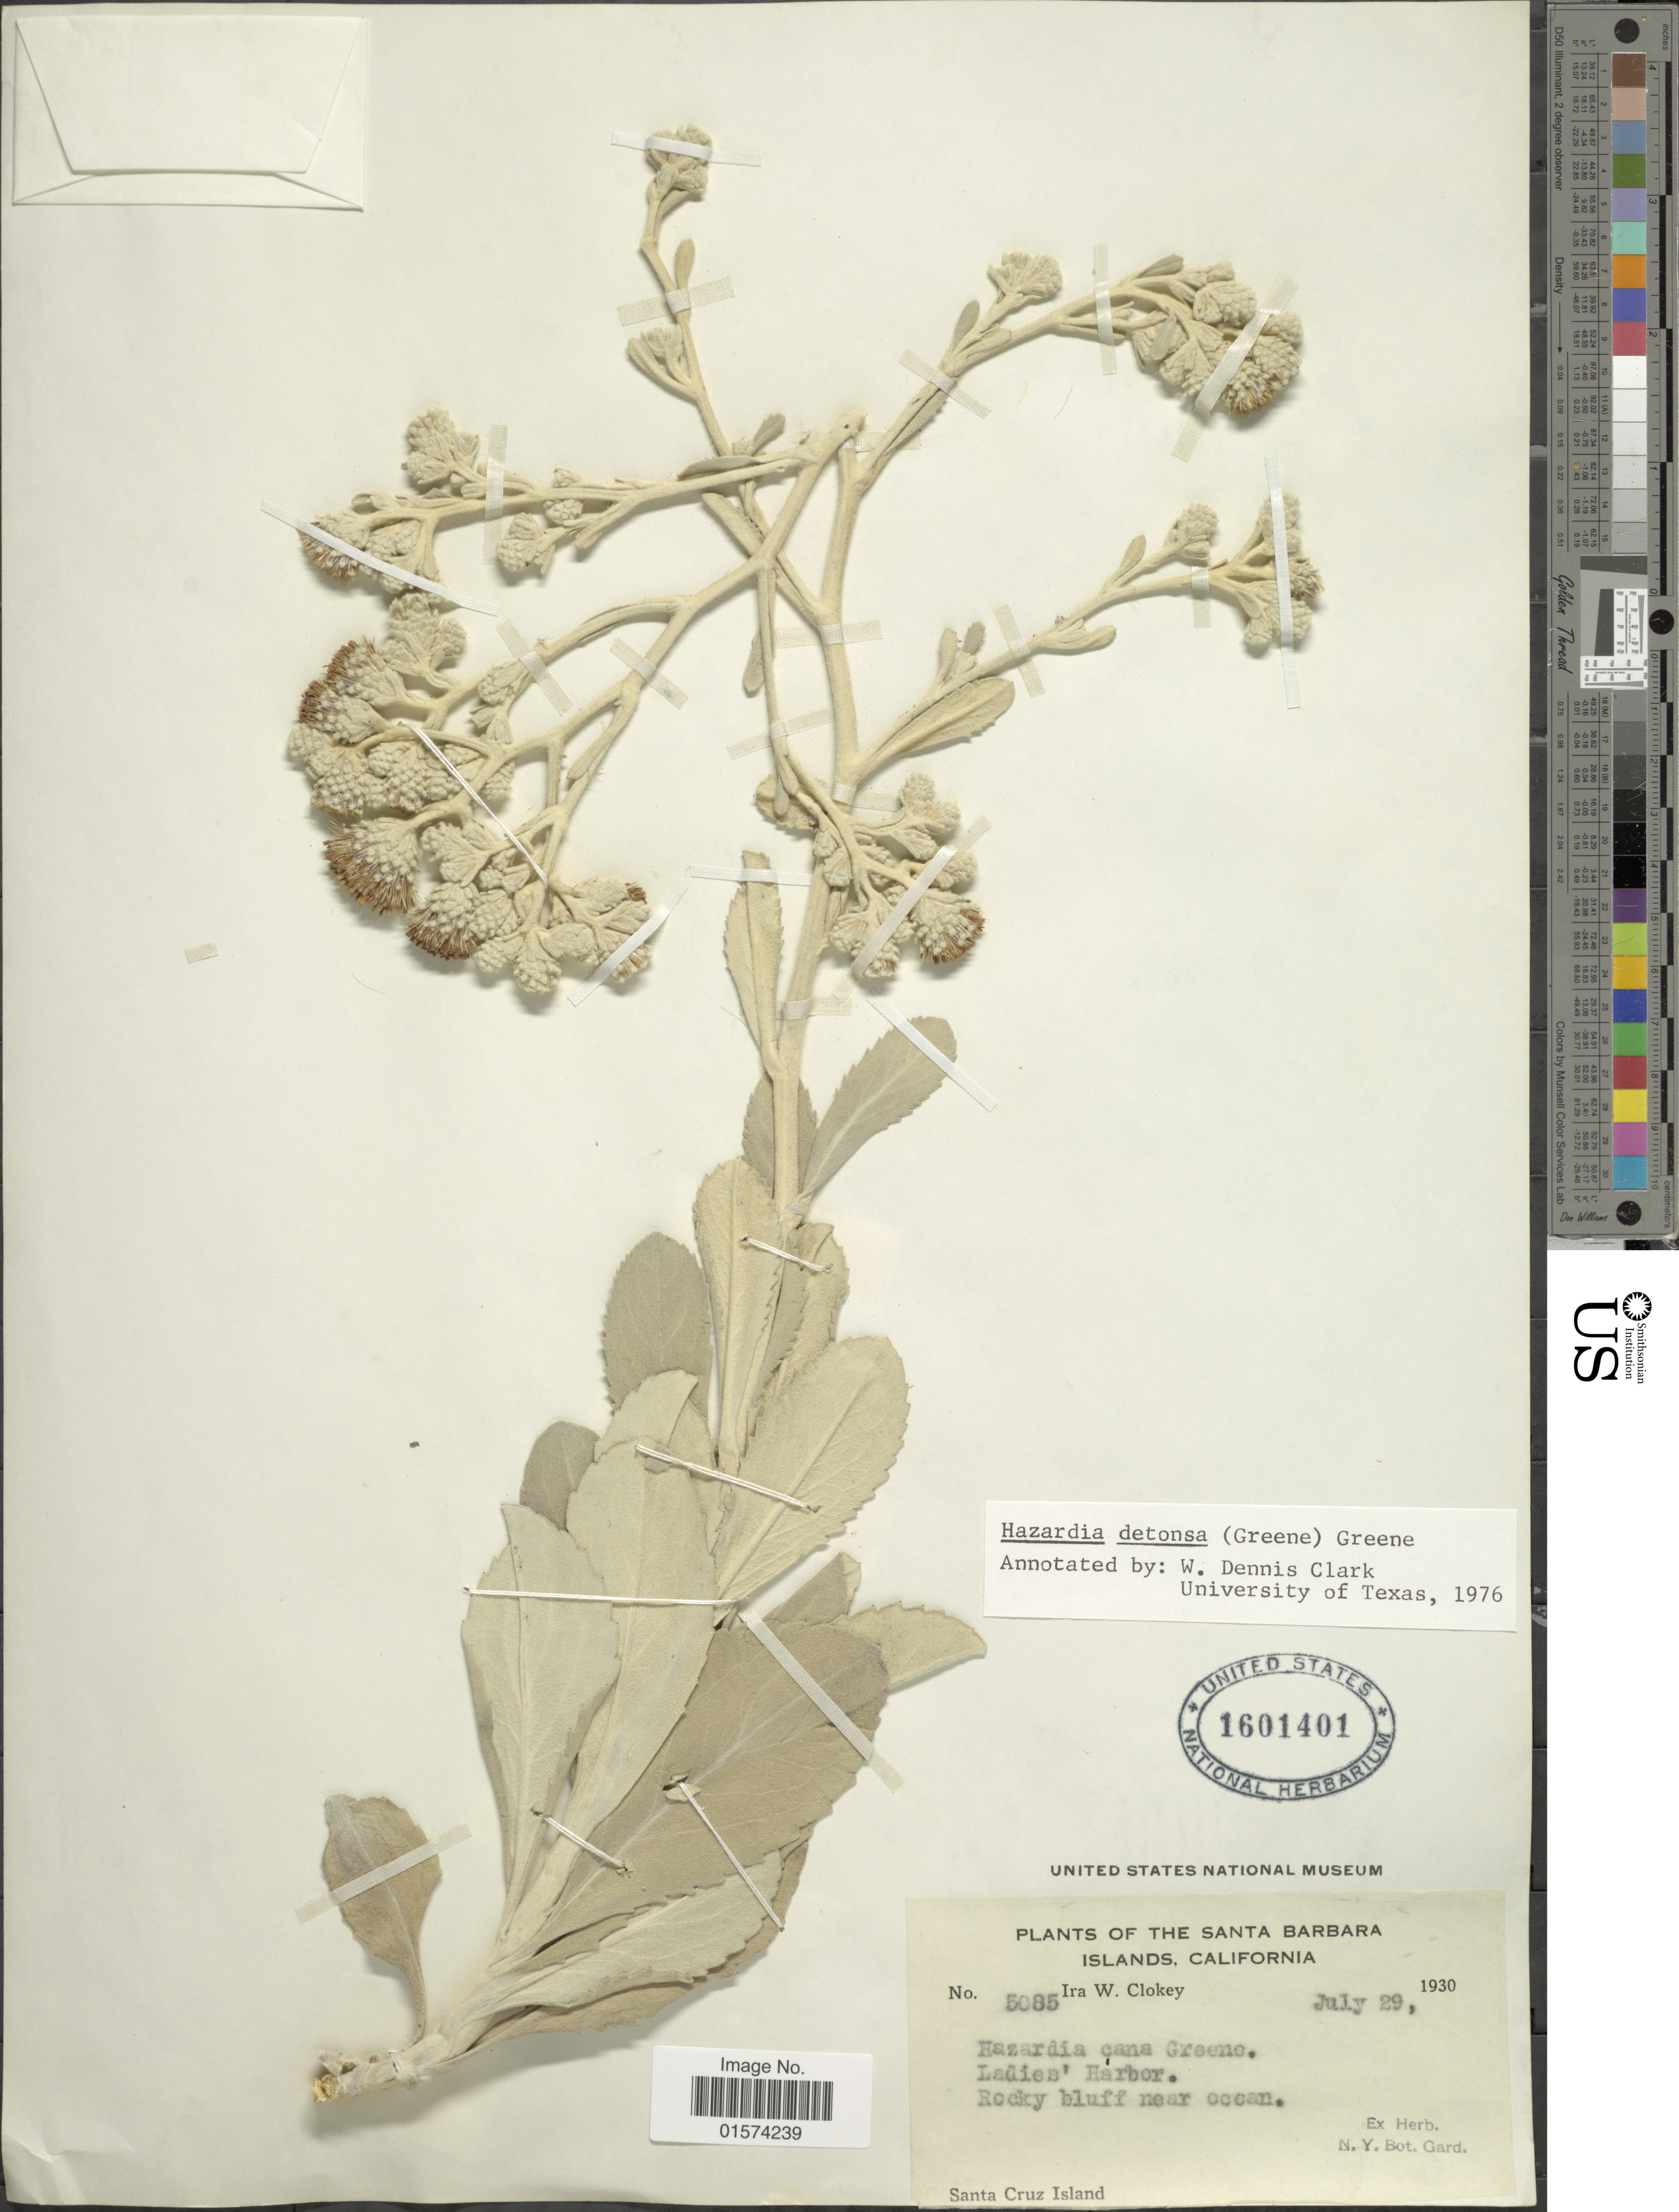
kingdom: Plantae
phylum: Tracheophyta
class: Magnoliopsida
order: Asterales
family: Asteraceae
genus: Hazardia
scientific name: Hazardia detonsa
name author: Greene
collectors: I. W. Clokey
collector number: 5085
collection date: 1930-07-29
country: United States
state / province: California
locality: Santa Barabara Islands, Ladies'Harbor. rocky bluff near ocean, Santa Cruz Islad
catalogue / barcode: US 1601401